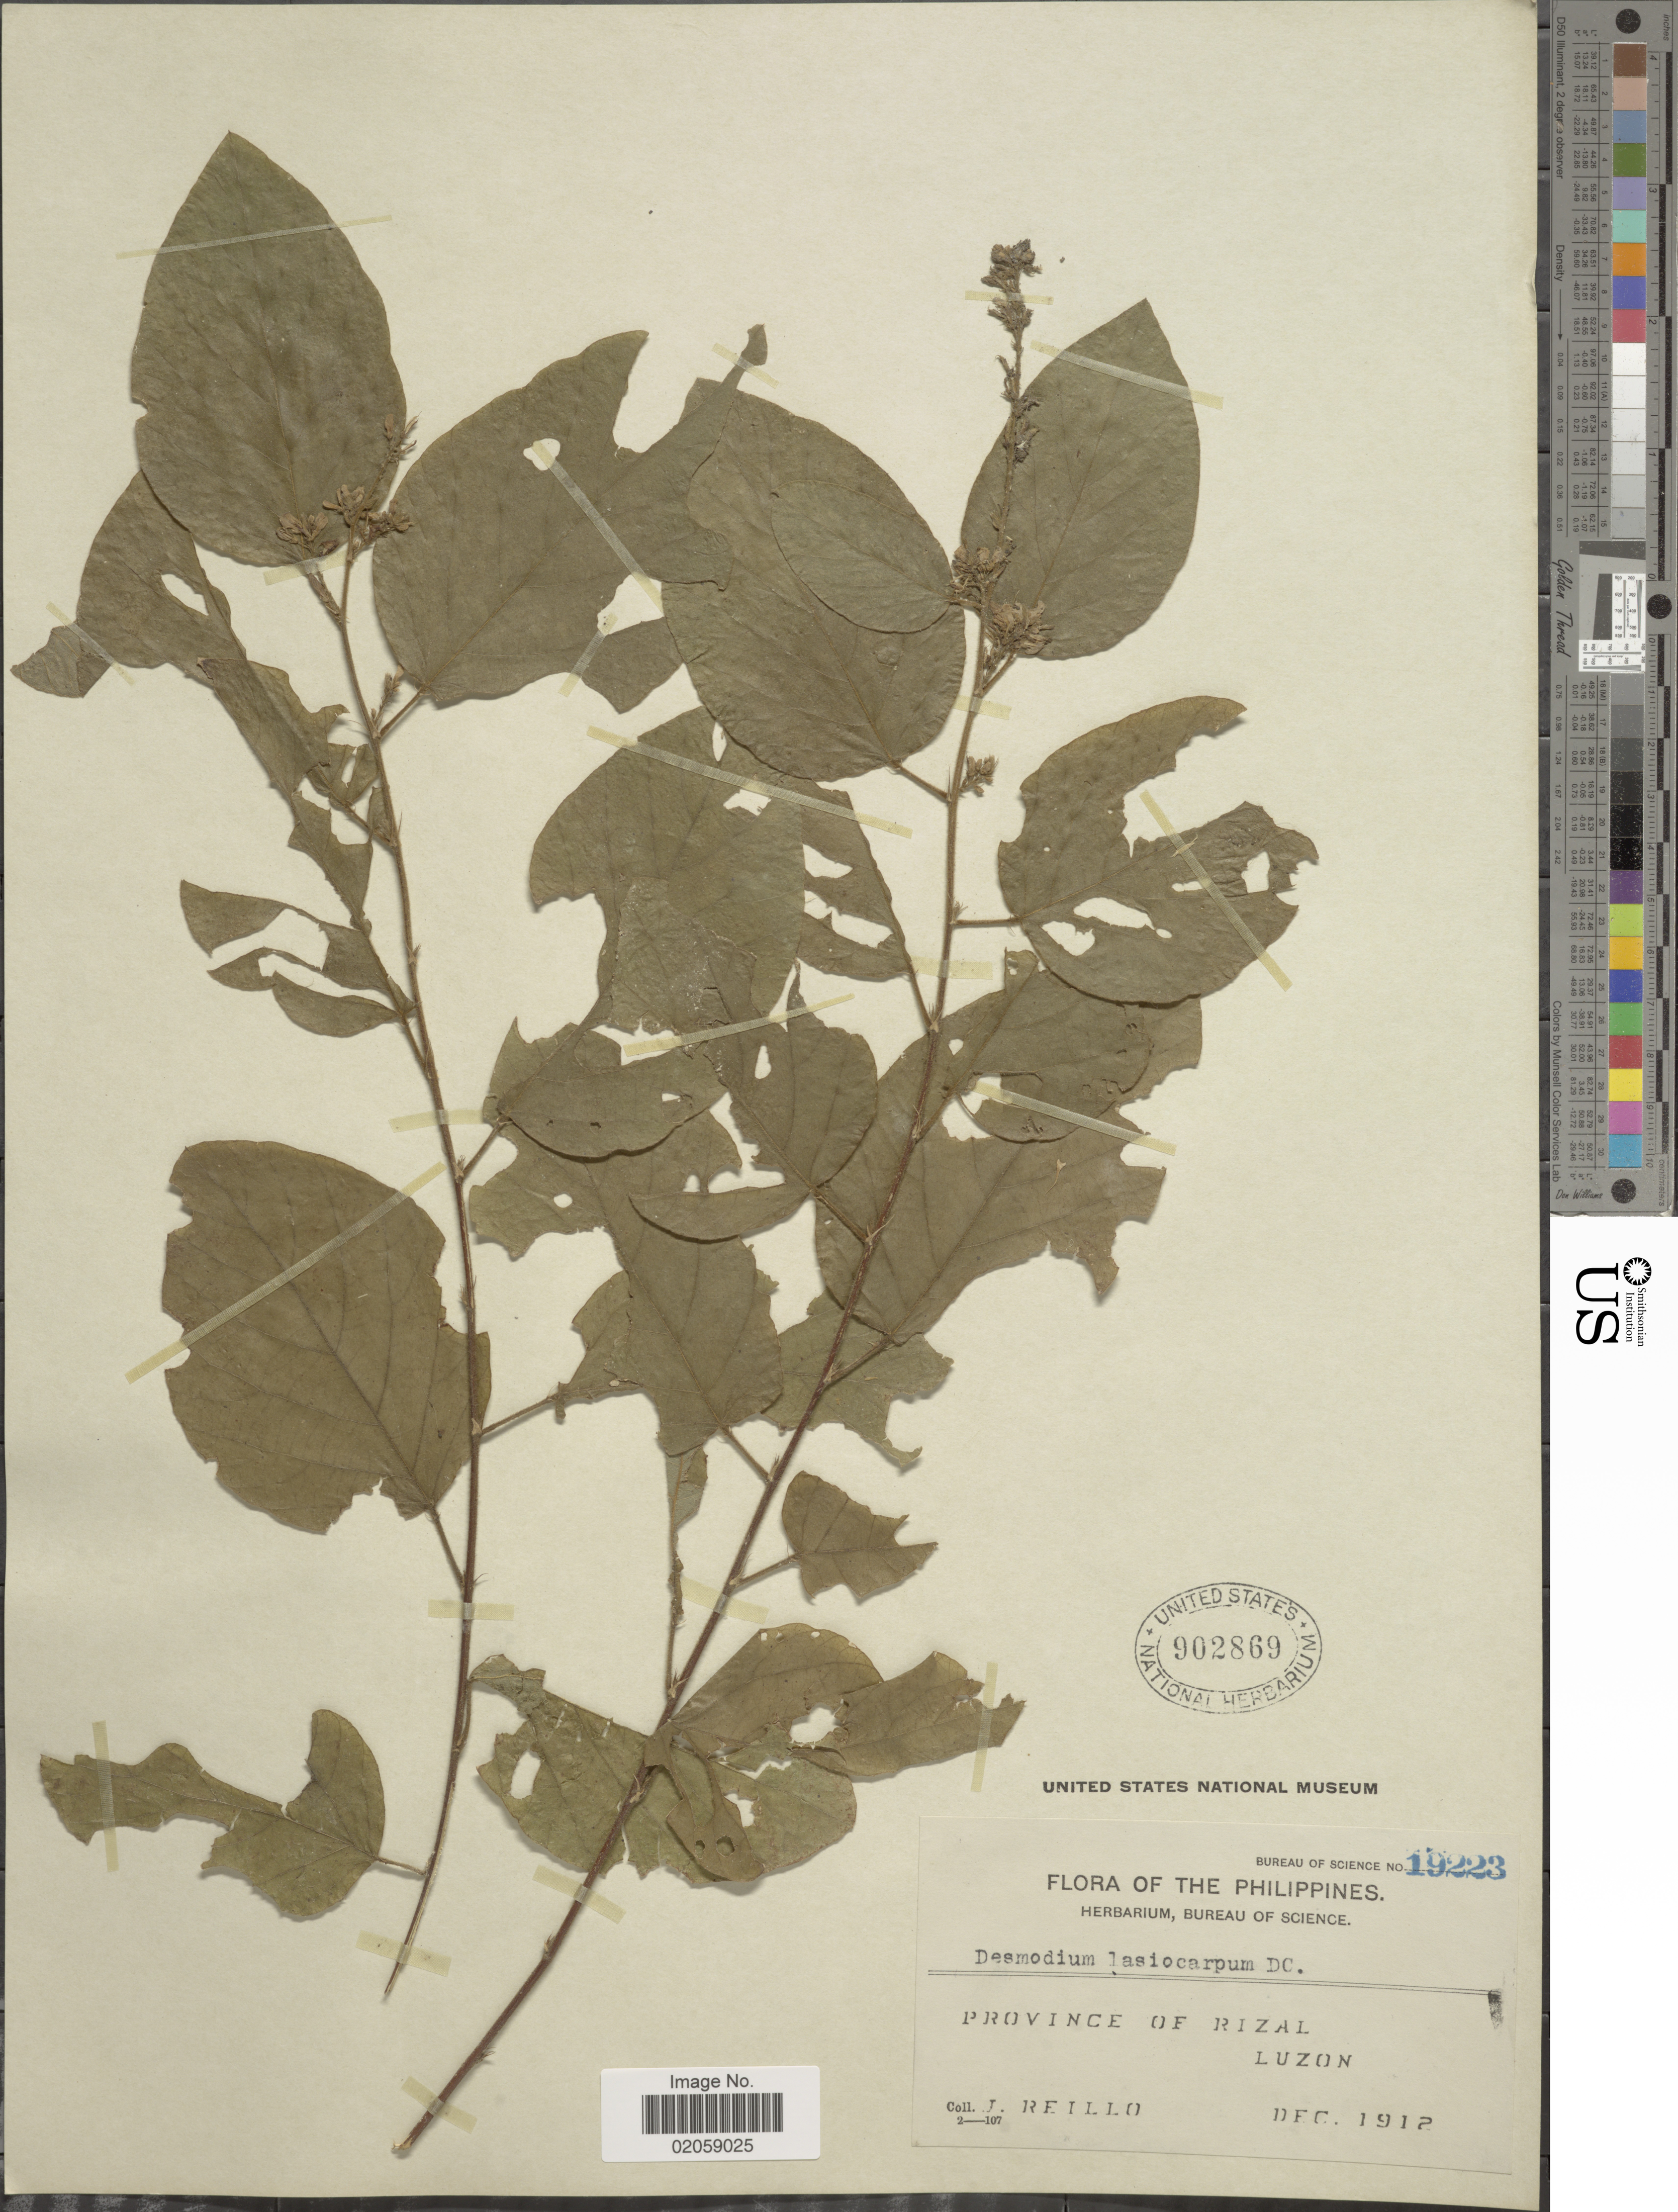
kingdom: Plantae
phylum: Tracheophyta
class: Magnoliopsida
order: Fabales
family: Fabaceae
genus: Desmodium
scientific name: Desmodium lasiocarpum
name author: DC.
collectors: J. Reillo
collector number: Bureau of Science 19223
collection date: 1912-12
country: Philippines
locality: Province of Rizal, Luzon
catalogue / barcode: US 902869